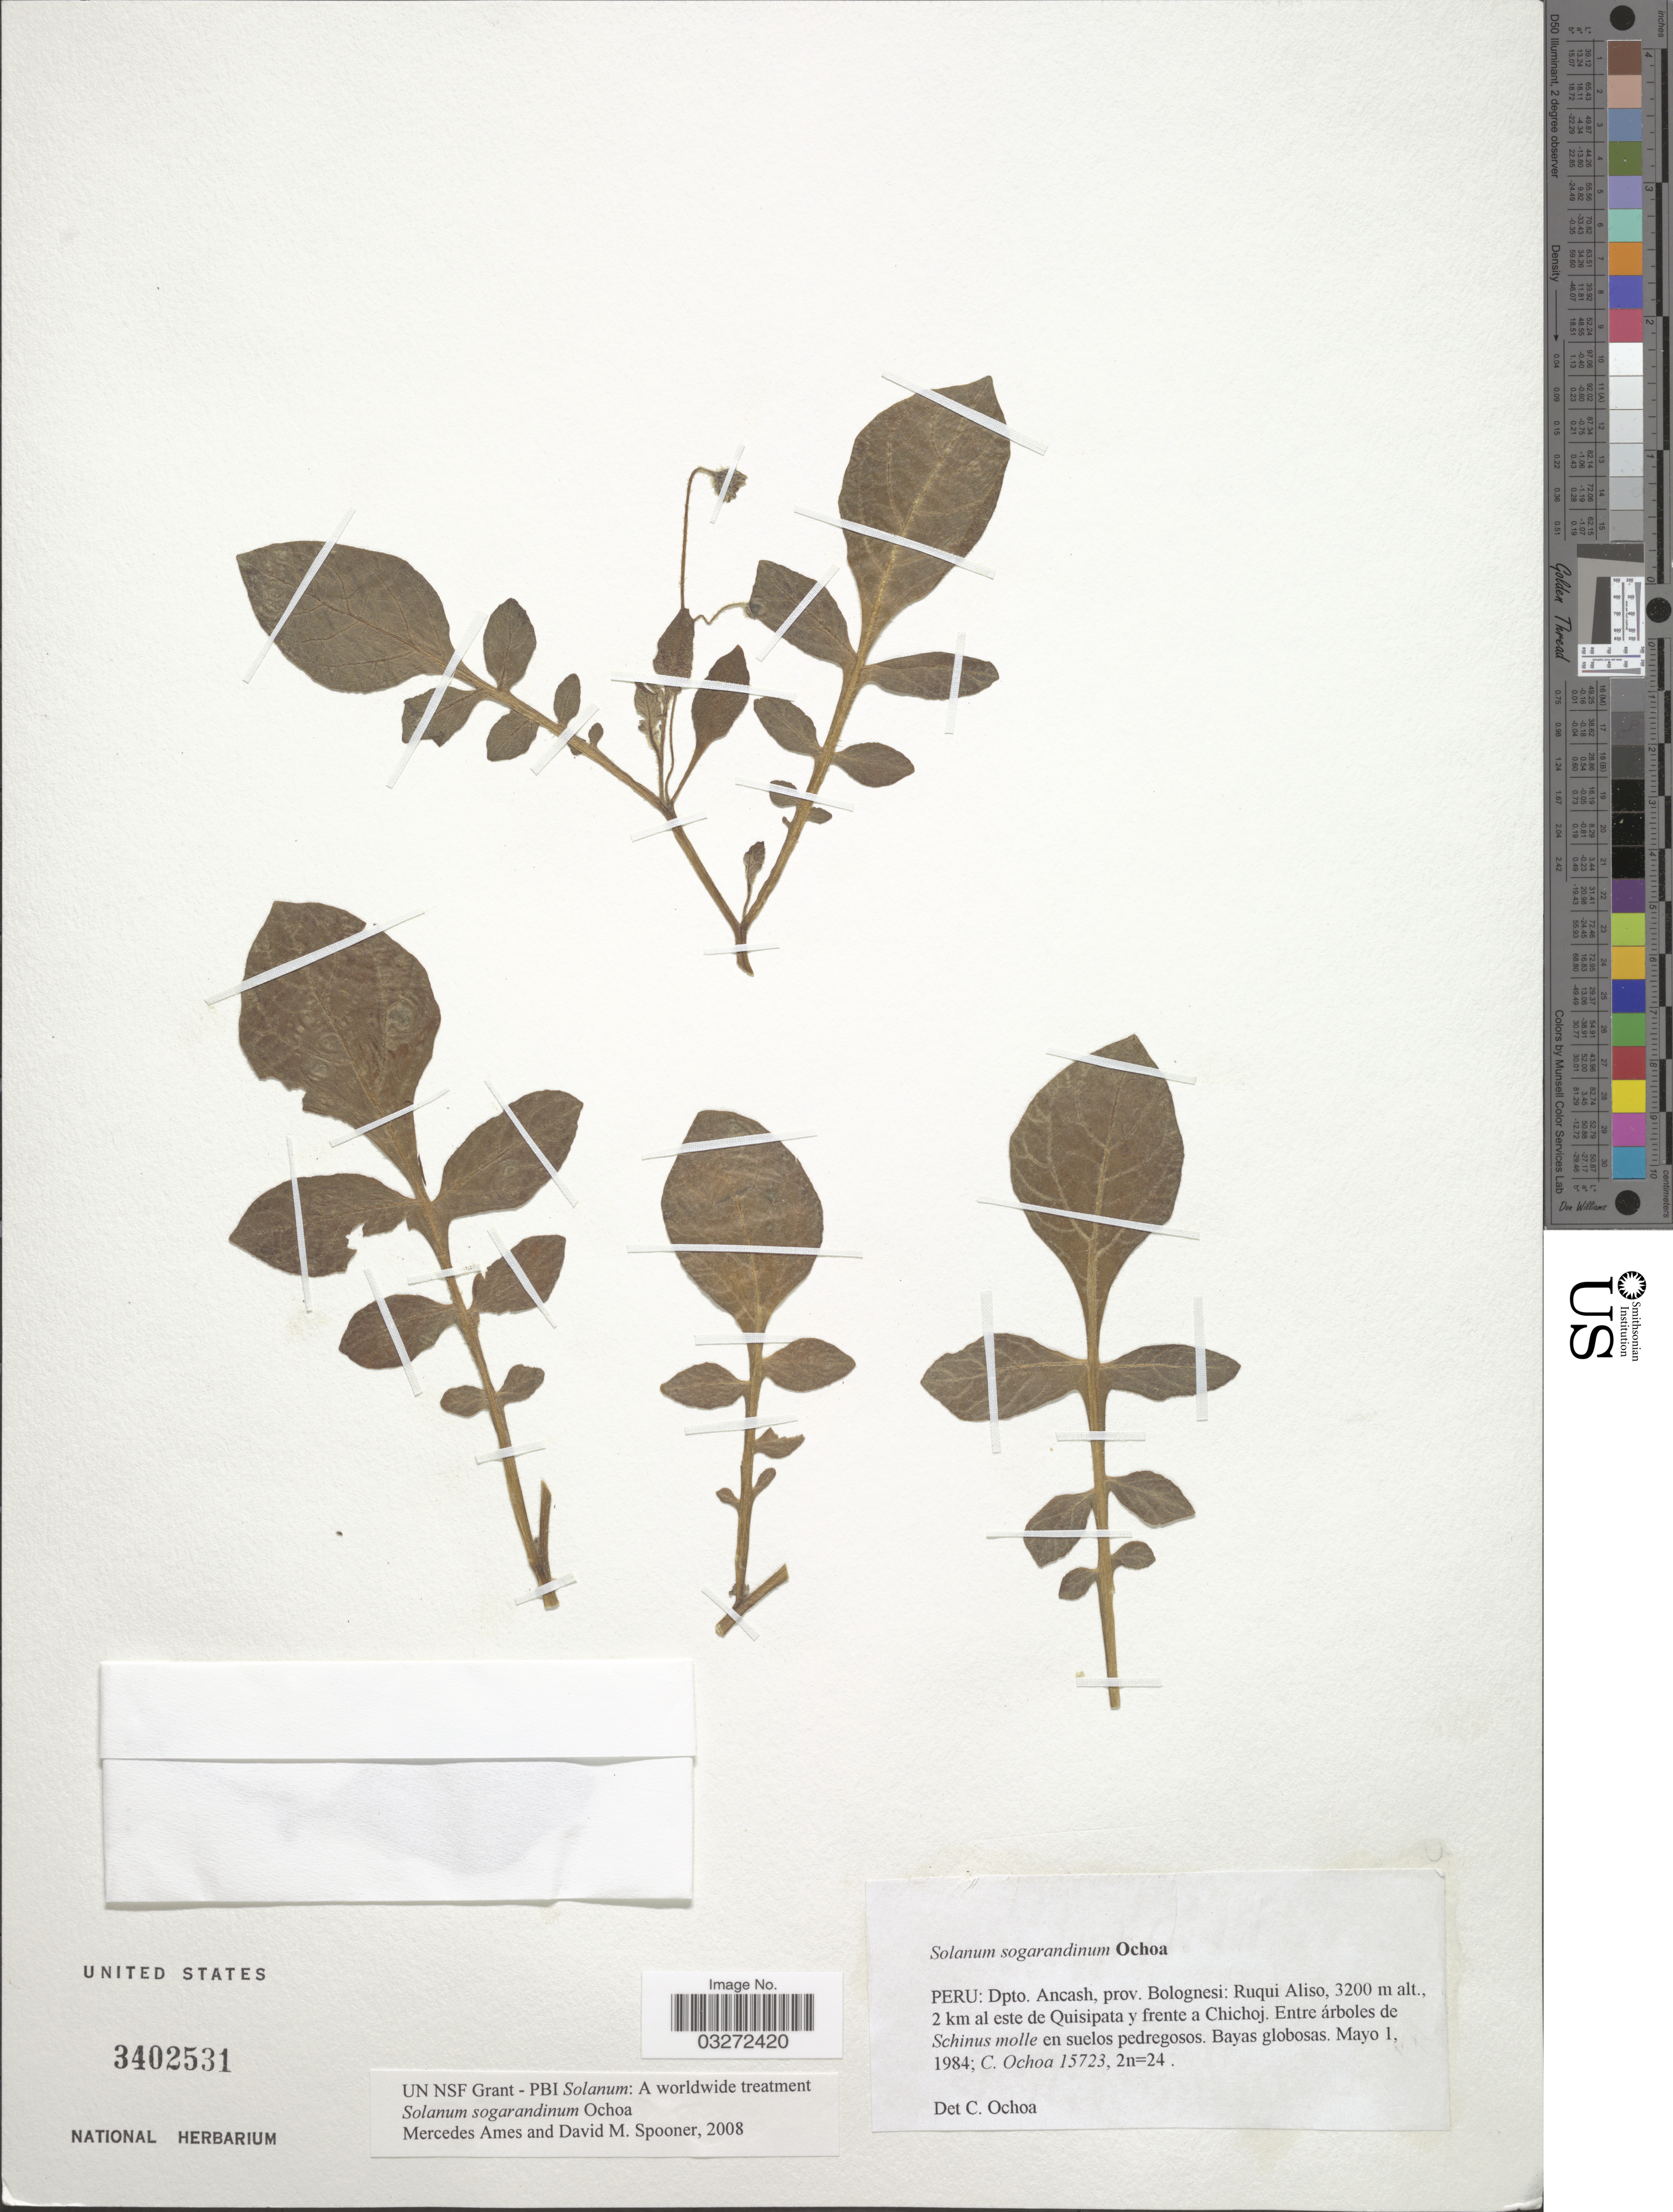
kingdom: Plantae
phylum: Tracheophyta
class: Magnoliopsida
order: Solanales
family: Solanaceae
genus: Solanum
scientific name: Solanum sogarandinum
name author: Ochoa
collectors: C. Ochoa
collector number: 15723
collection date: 1984-05-01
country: Peru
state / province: Ancash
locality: Dpto. Ancash, prov. Bolognesi: Ruqui Aliso, 2 km al este de Quisipata y frente a Chichoj.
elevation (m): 3200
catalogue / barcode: US 3402531